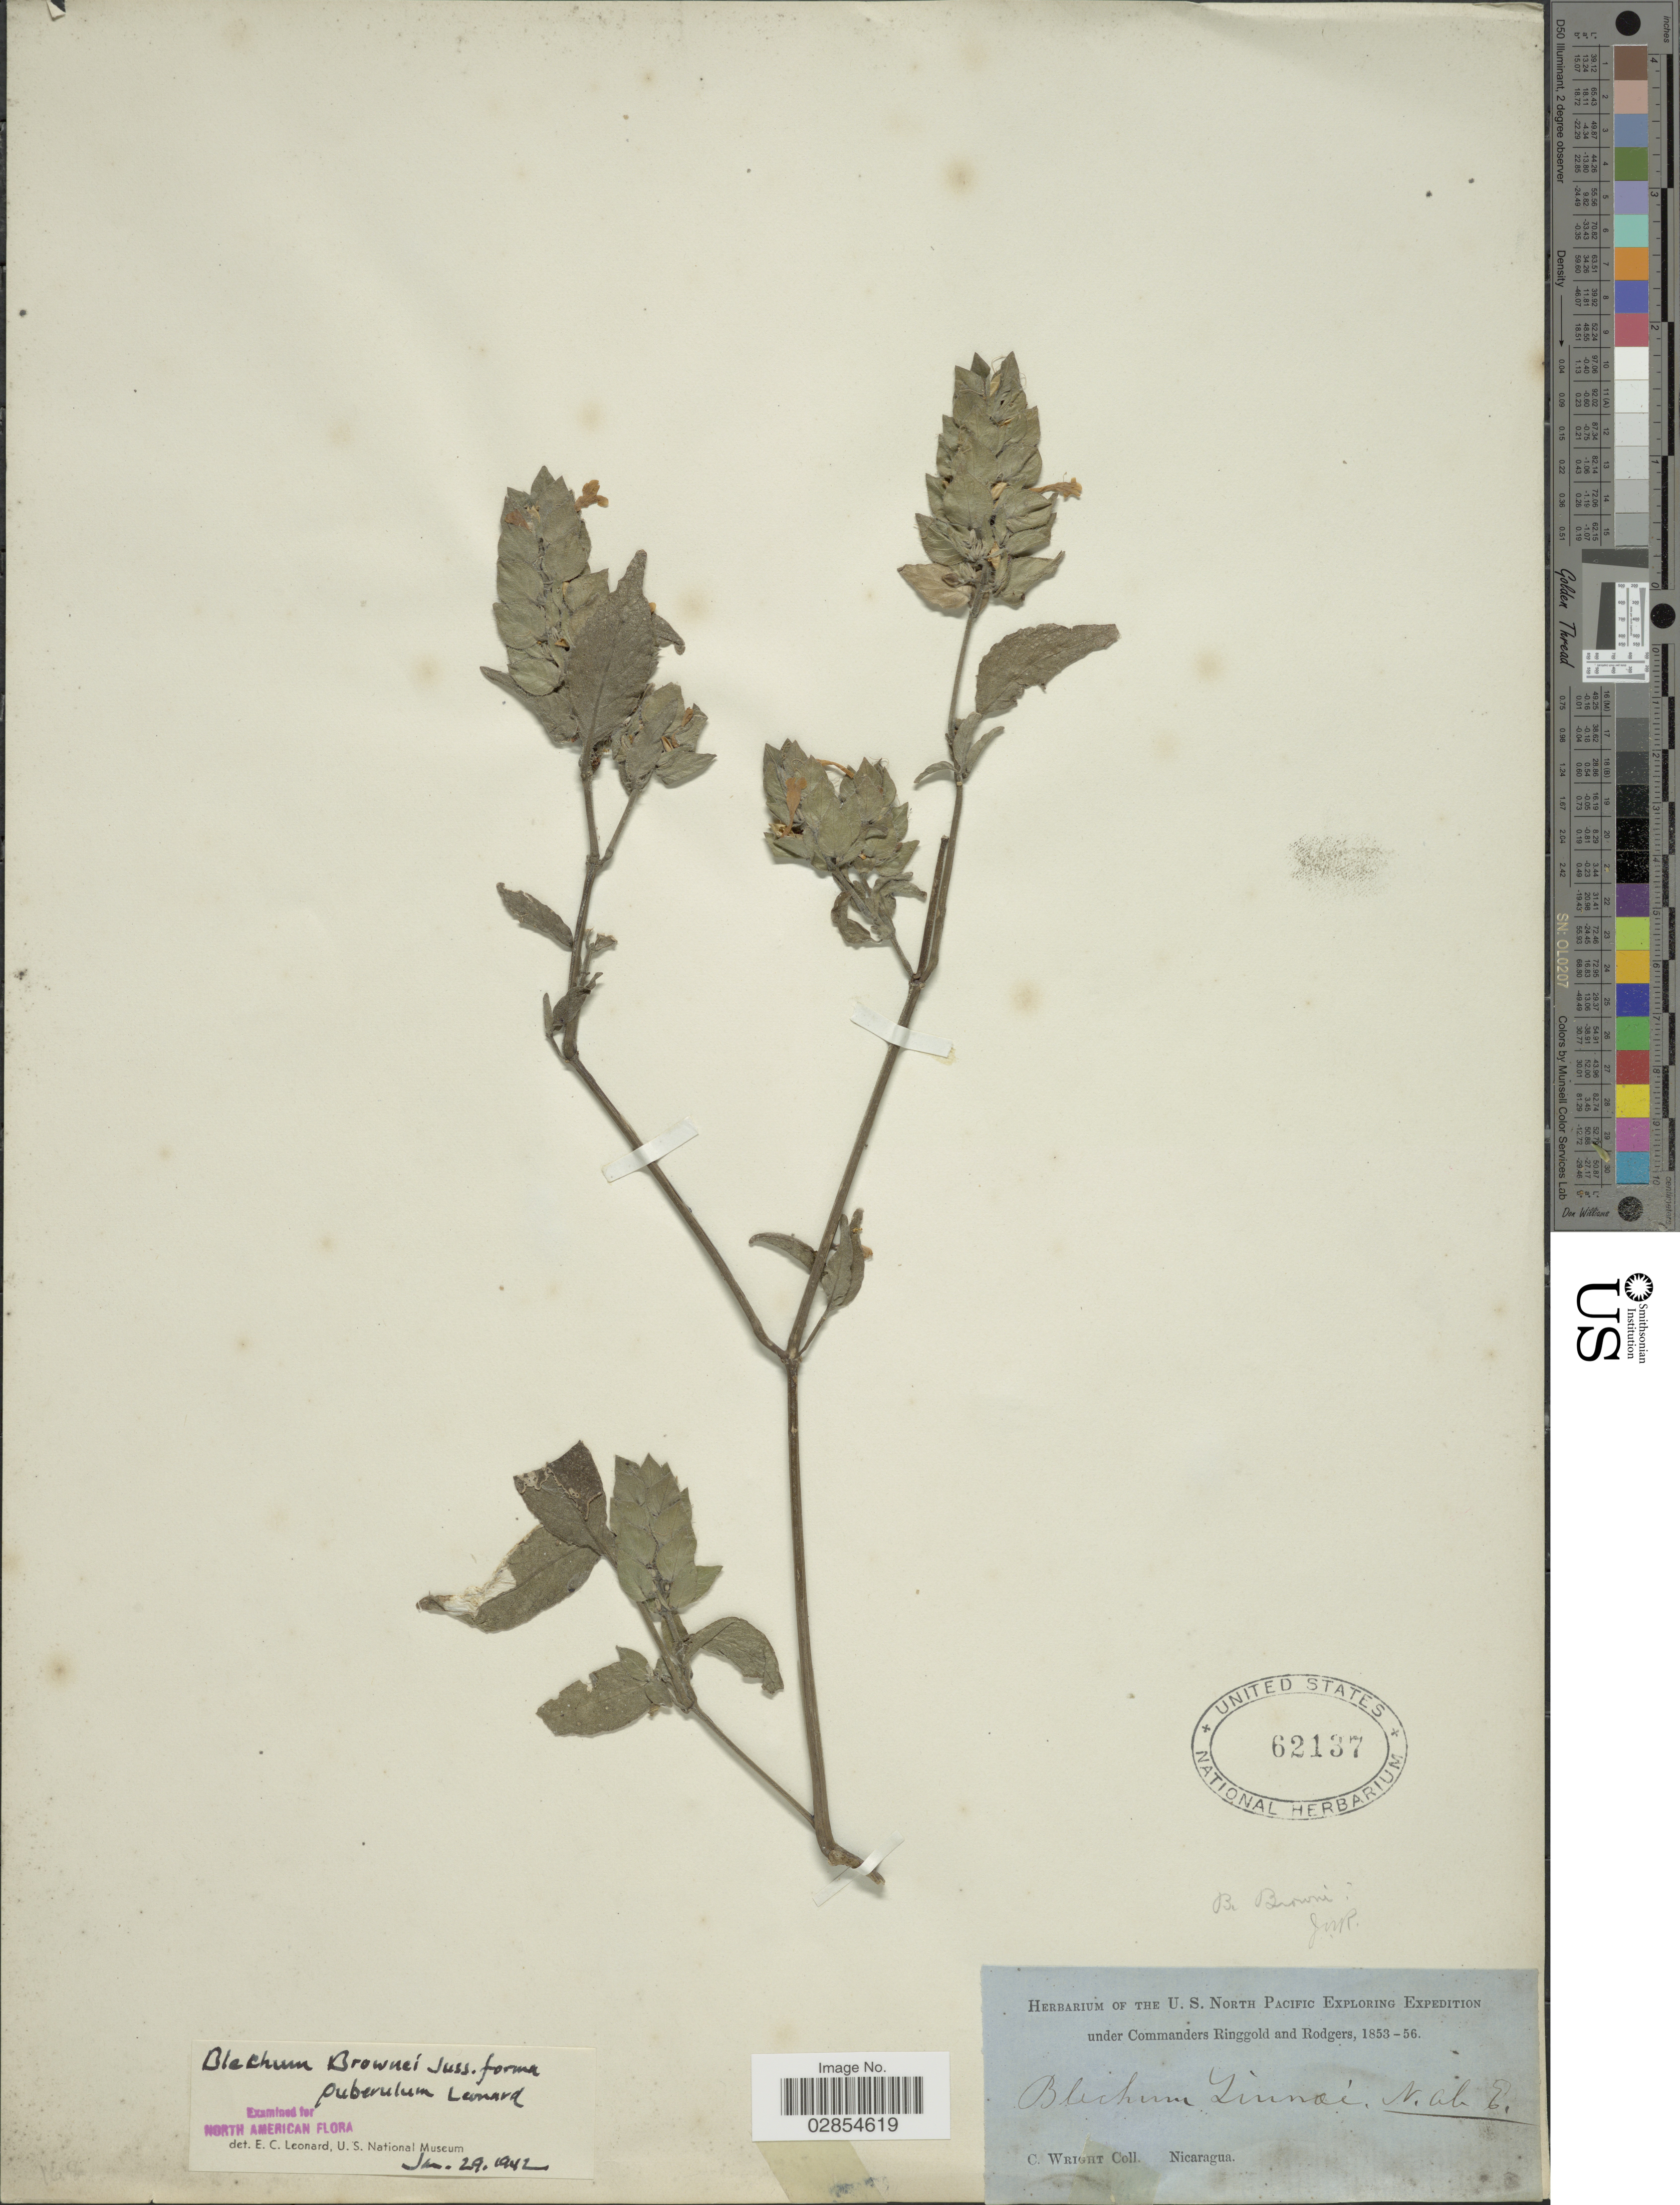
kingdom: Plantae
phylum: Tracheophyta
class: Magnoliopsida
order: Lamiales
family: Acanthaceae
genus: Blechum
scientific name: Blechum pyramidatum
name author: (Lam.) Urb.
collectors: C. Wright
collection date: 1853/1856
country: Nicaragua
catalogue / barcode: US 62137